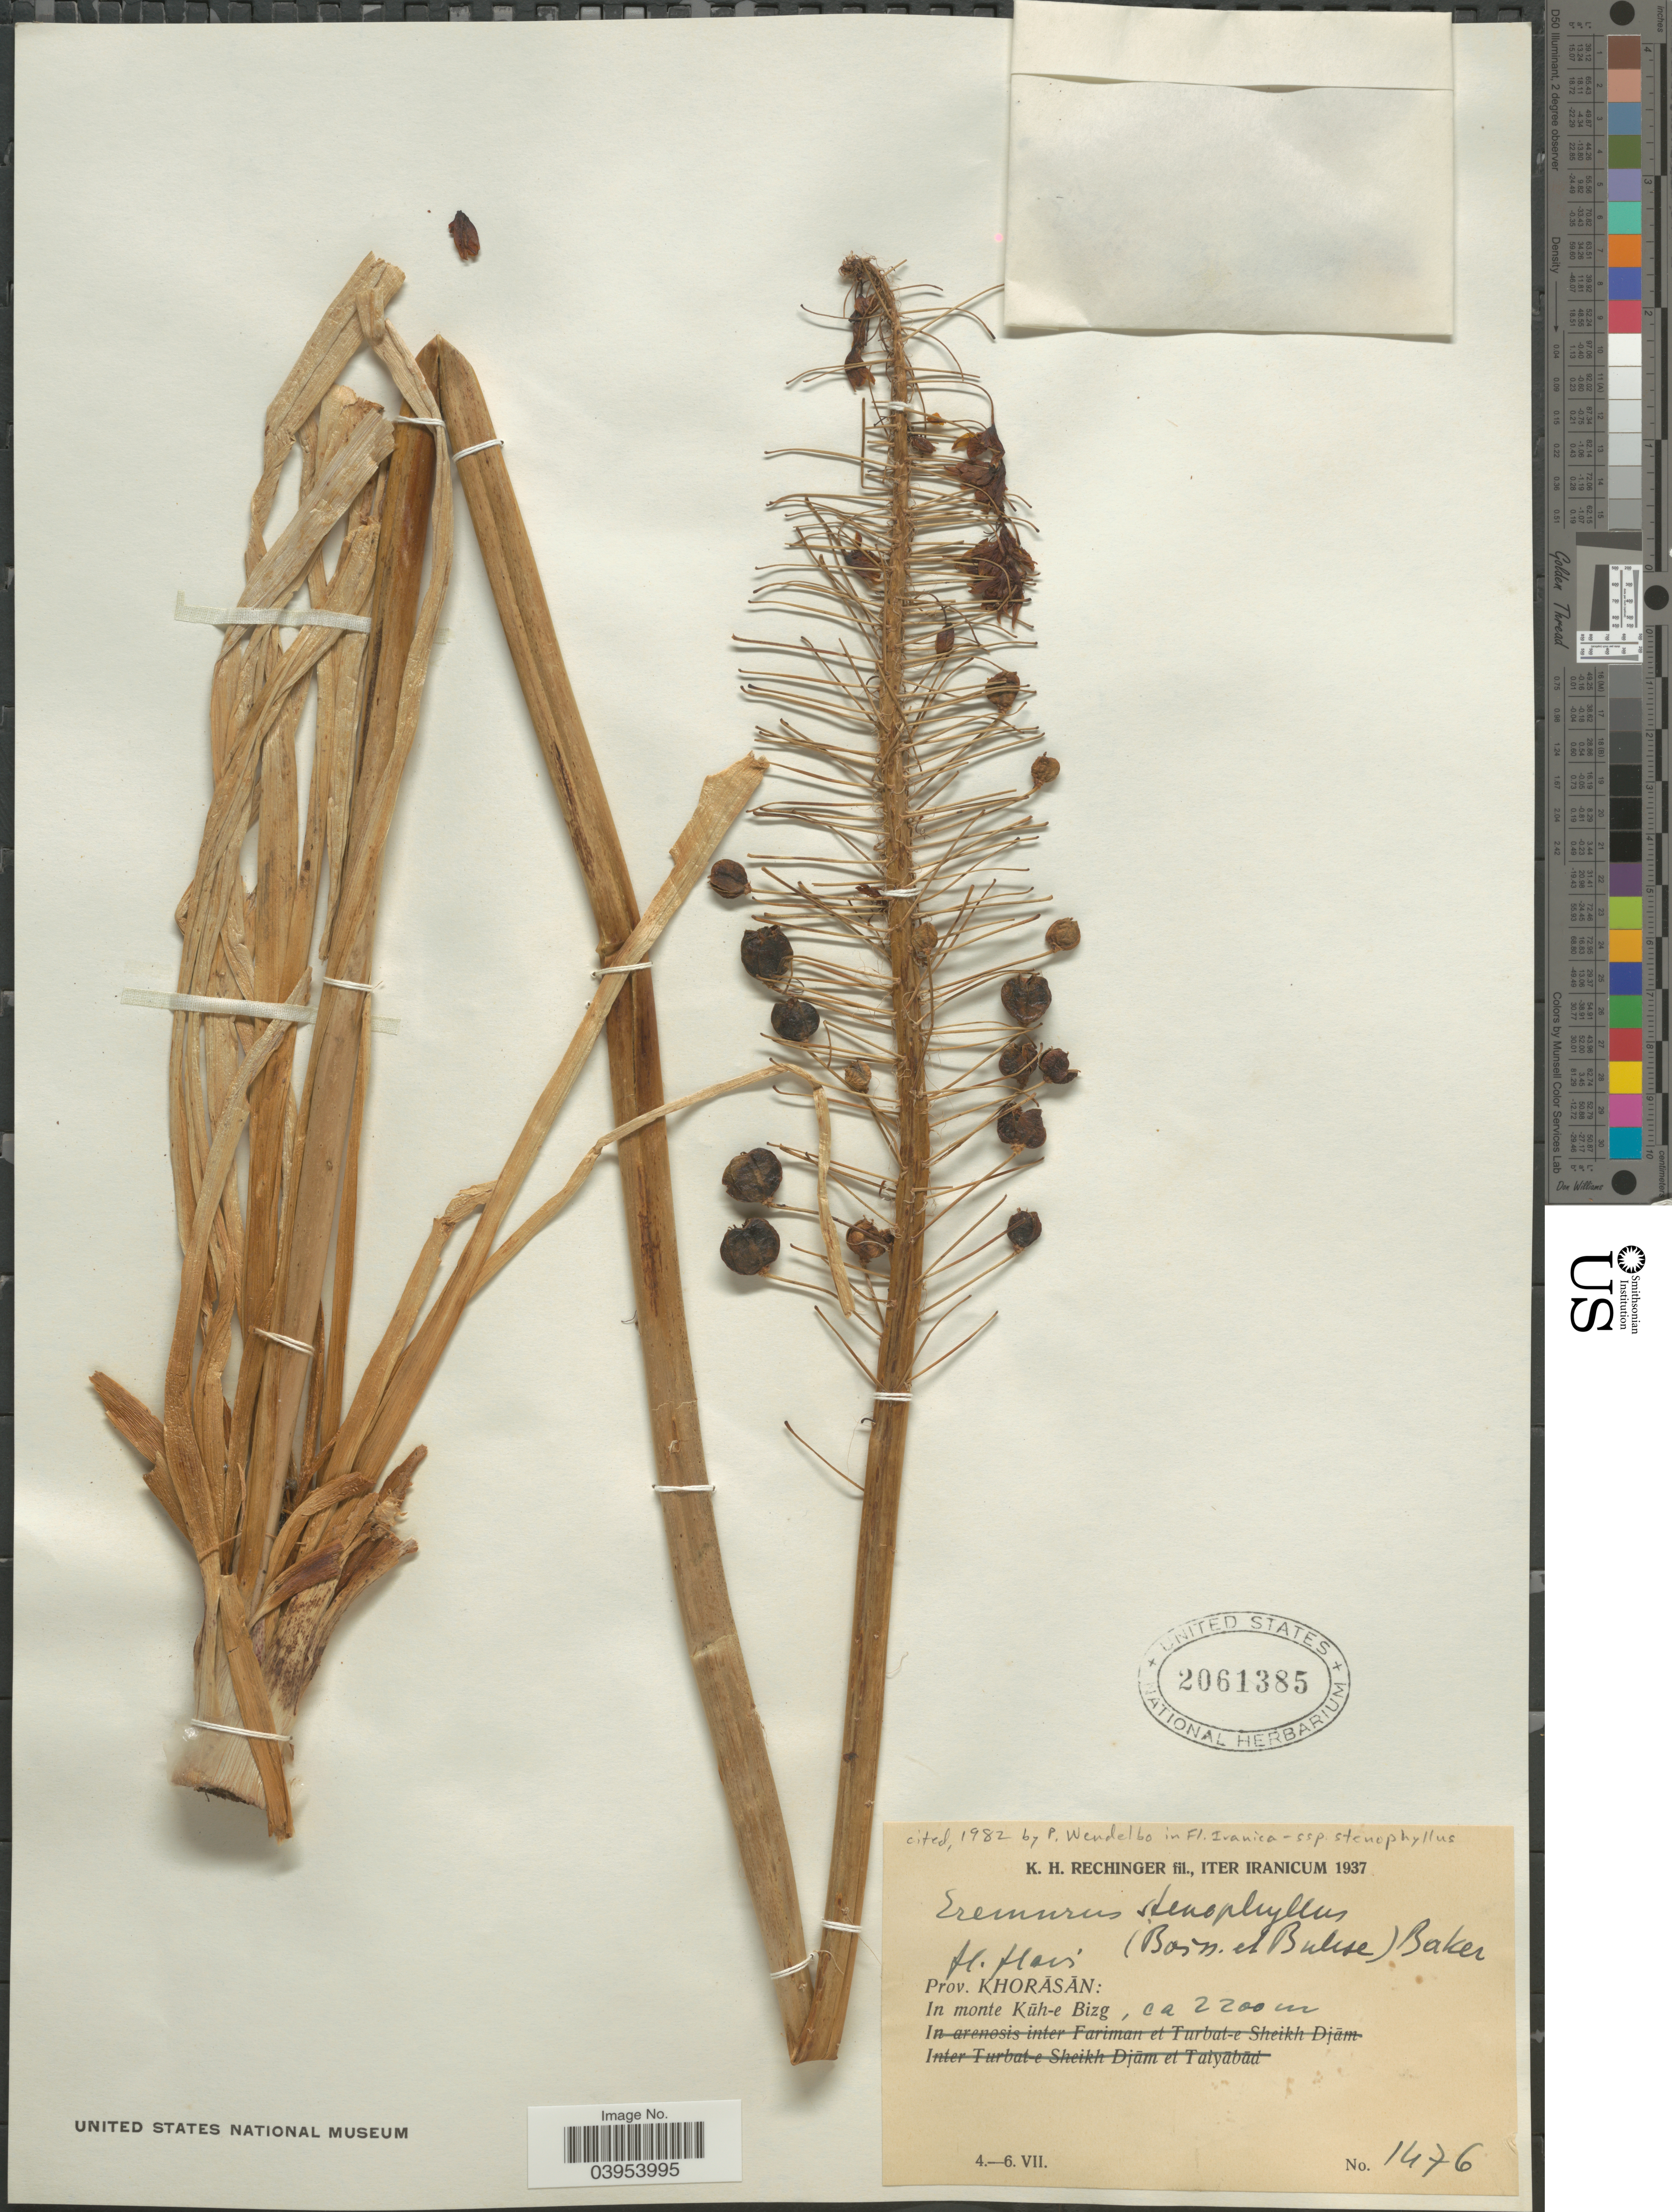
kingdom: Plantae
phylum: Tracheophyta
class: Liliopsida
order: Asparagales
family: Asphodelaceae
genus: Eremurus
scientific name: Eremurus stenophyllus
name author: (Boiss. & Buhse) Baker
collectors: K. H. Rechinger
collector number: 1476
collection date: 1937-07-04/1937-07-06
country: Iran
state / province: Khorasan [obsolete]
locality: In monte Kūh-e Bizg.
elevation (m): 2200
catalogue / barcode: US 2061385